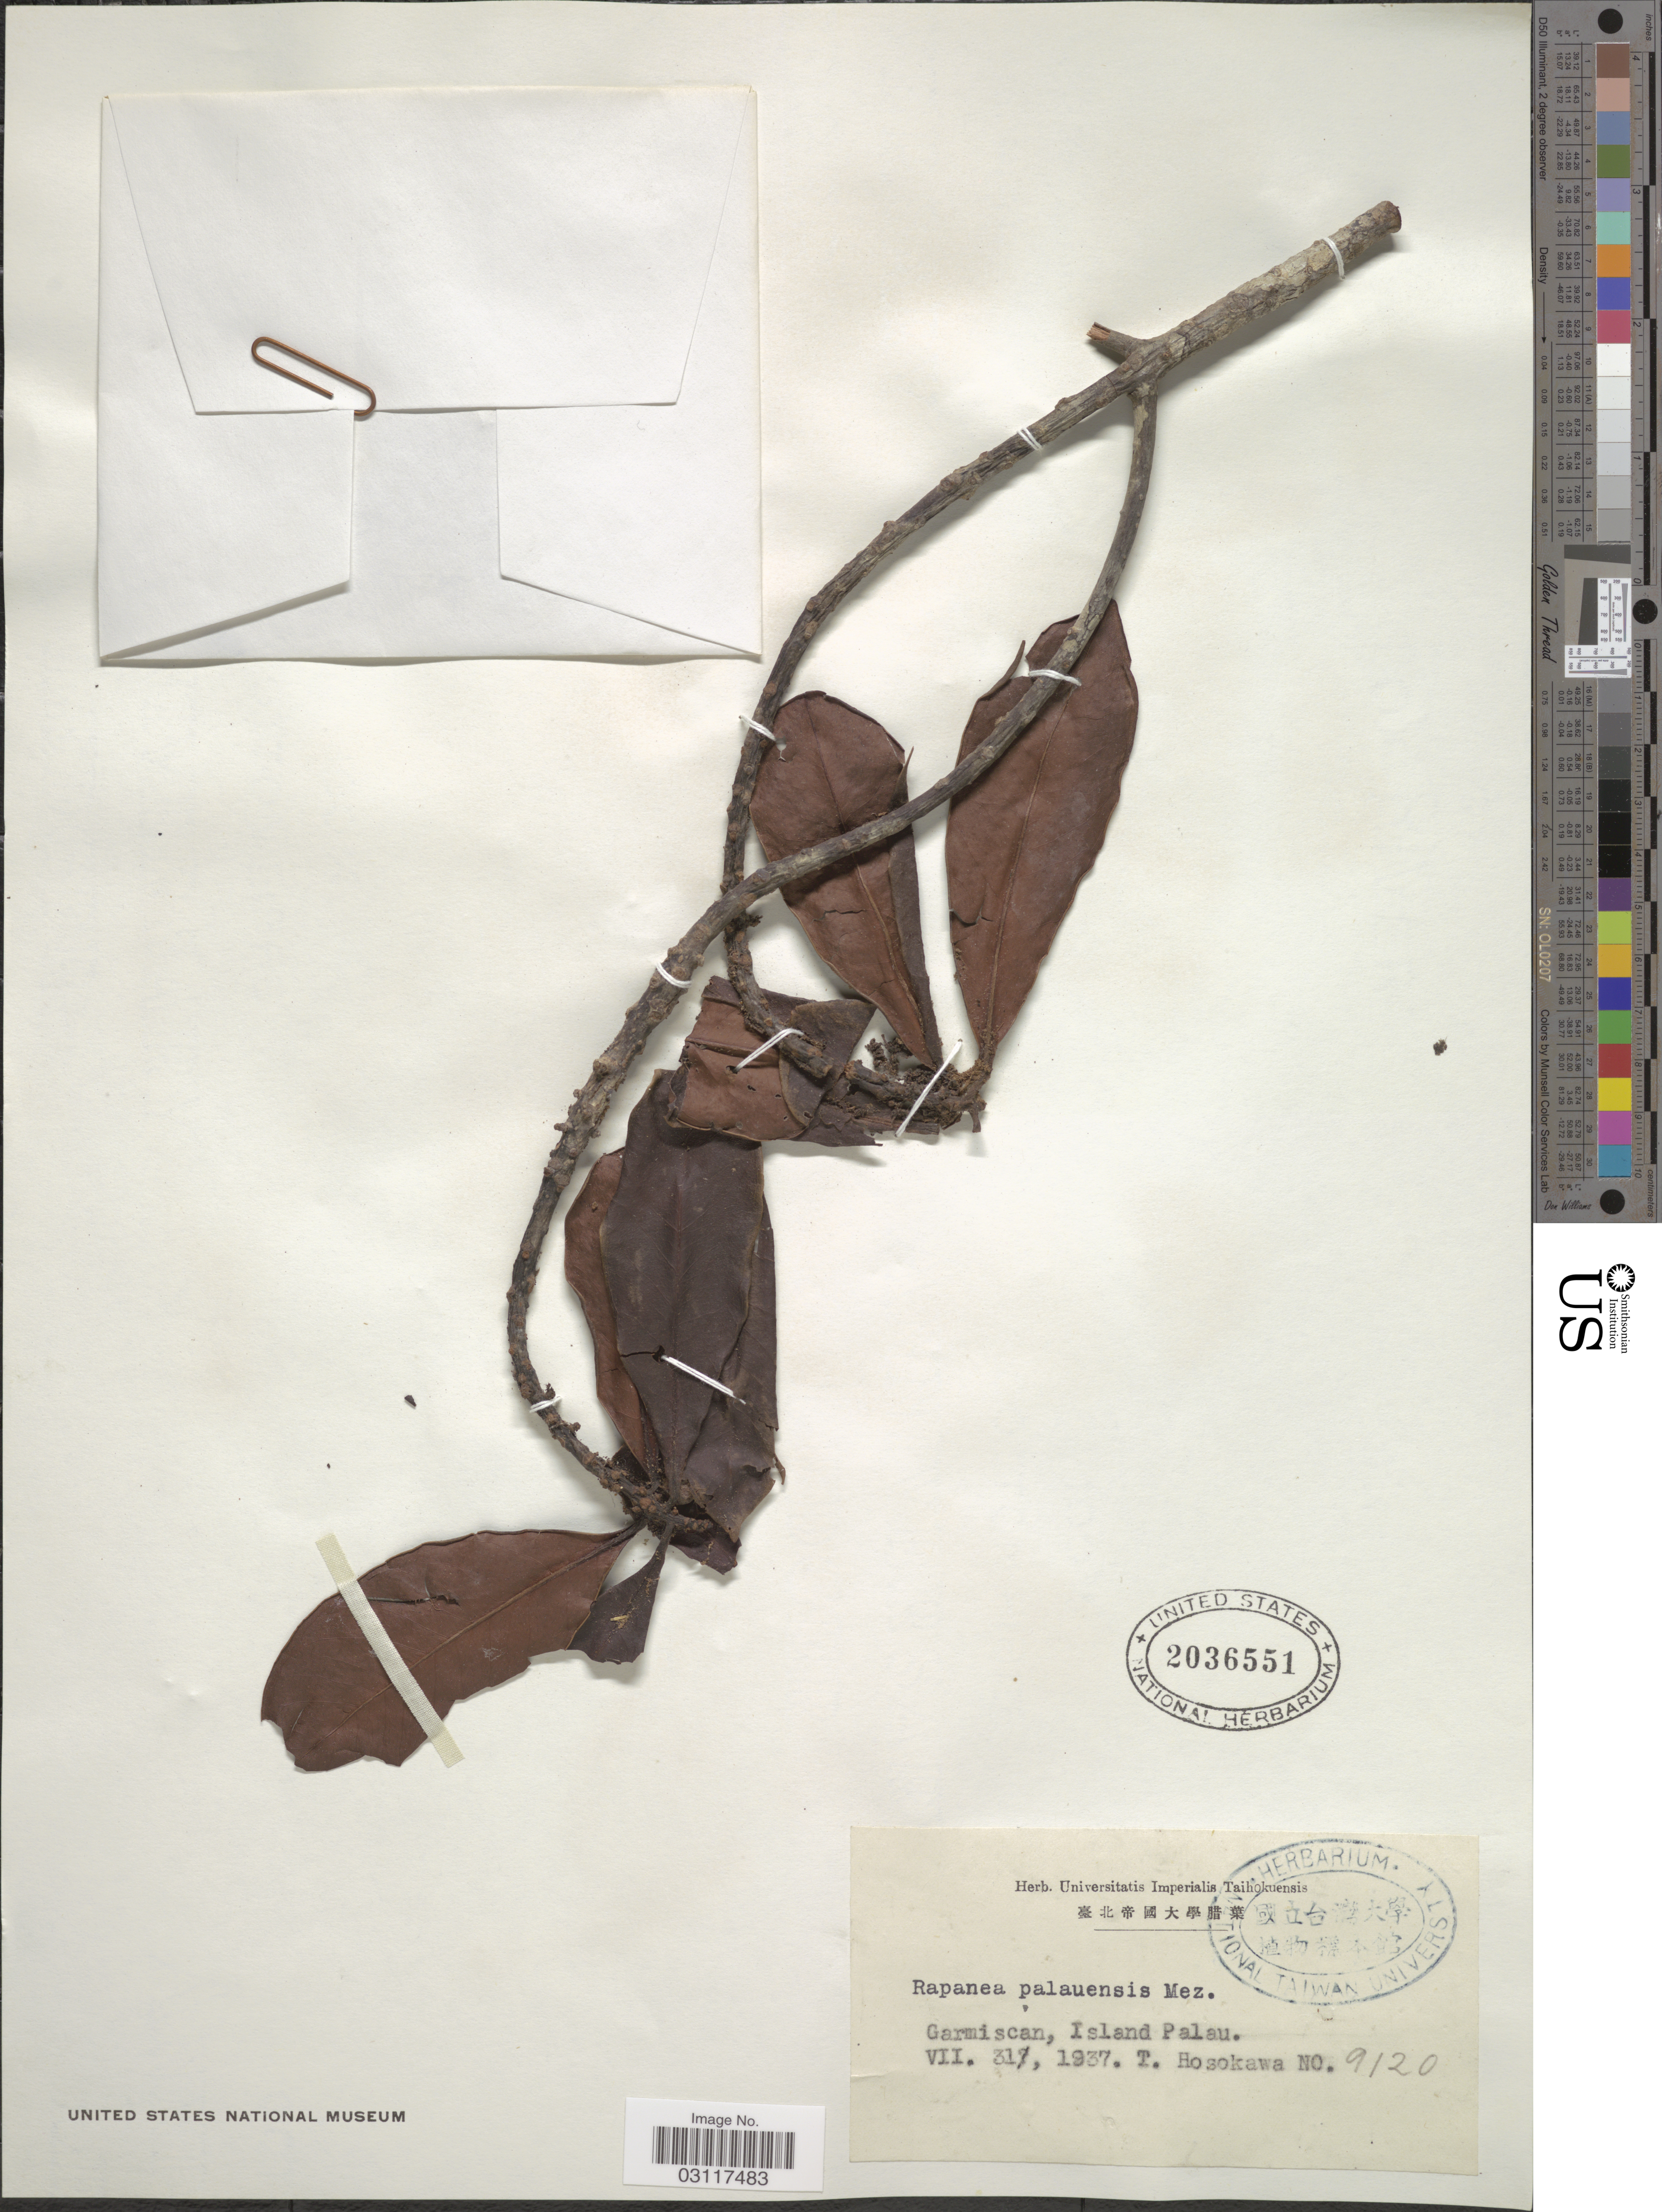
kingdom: Plantae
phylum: Tracheophyta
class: Magnoliopsida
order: Ericales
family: Primulaceae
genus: Myrsine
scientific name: Myrsine palauensis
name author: (Mez) Fosberg & Sachet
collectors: T. Hosokawa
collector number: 9120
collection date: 1937-07-31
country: Palau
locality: Garmiscan, Island Palau.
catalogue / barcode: US 2036551